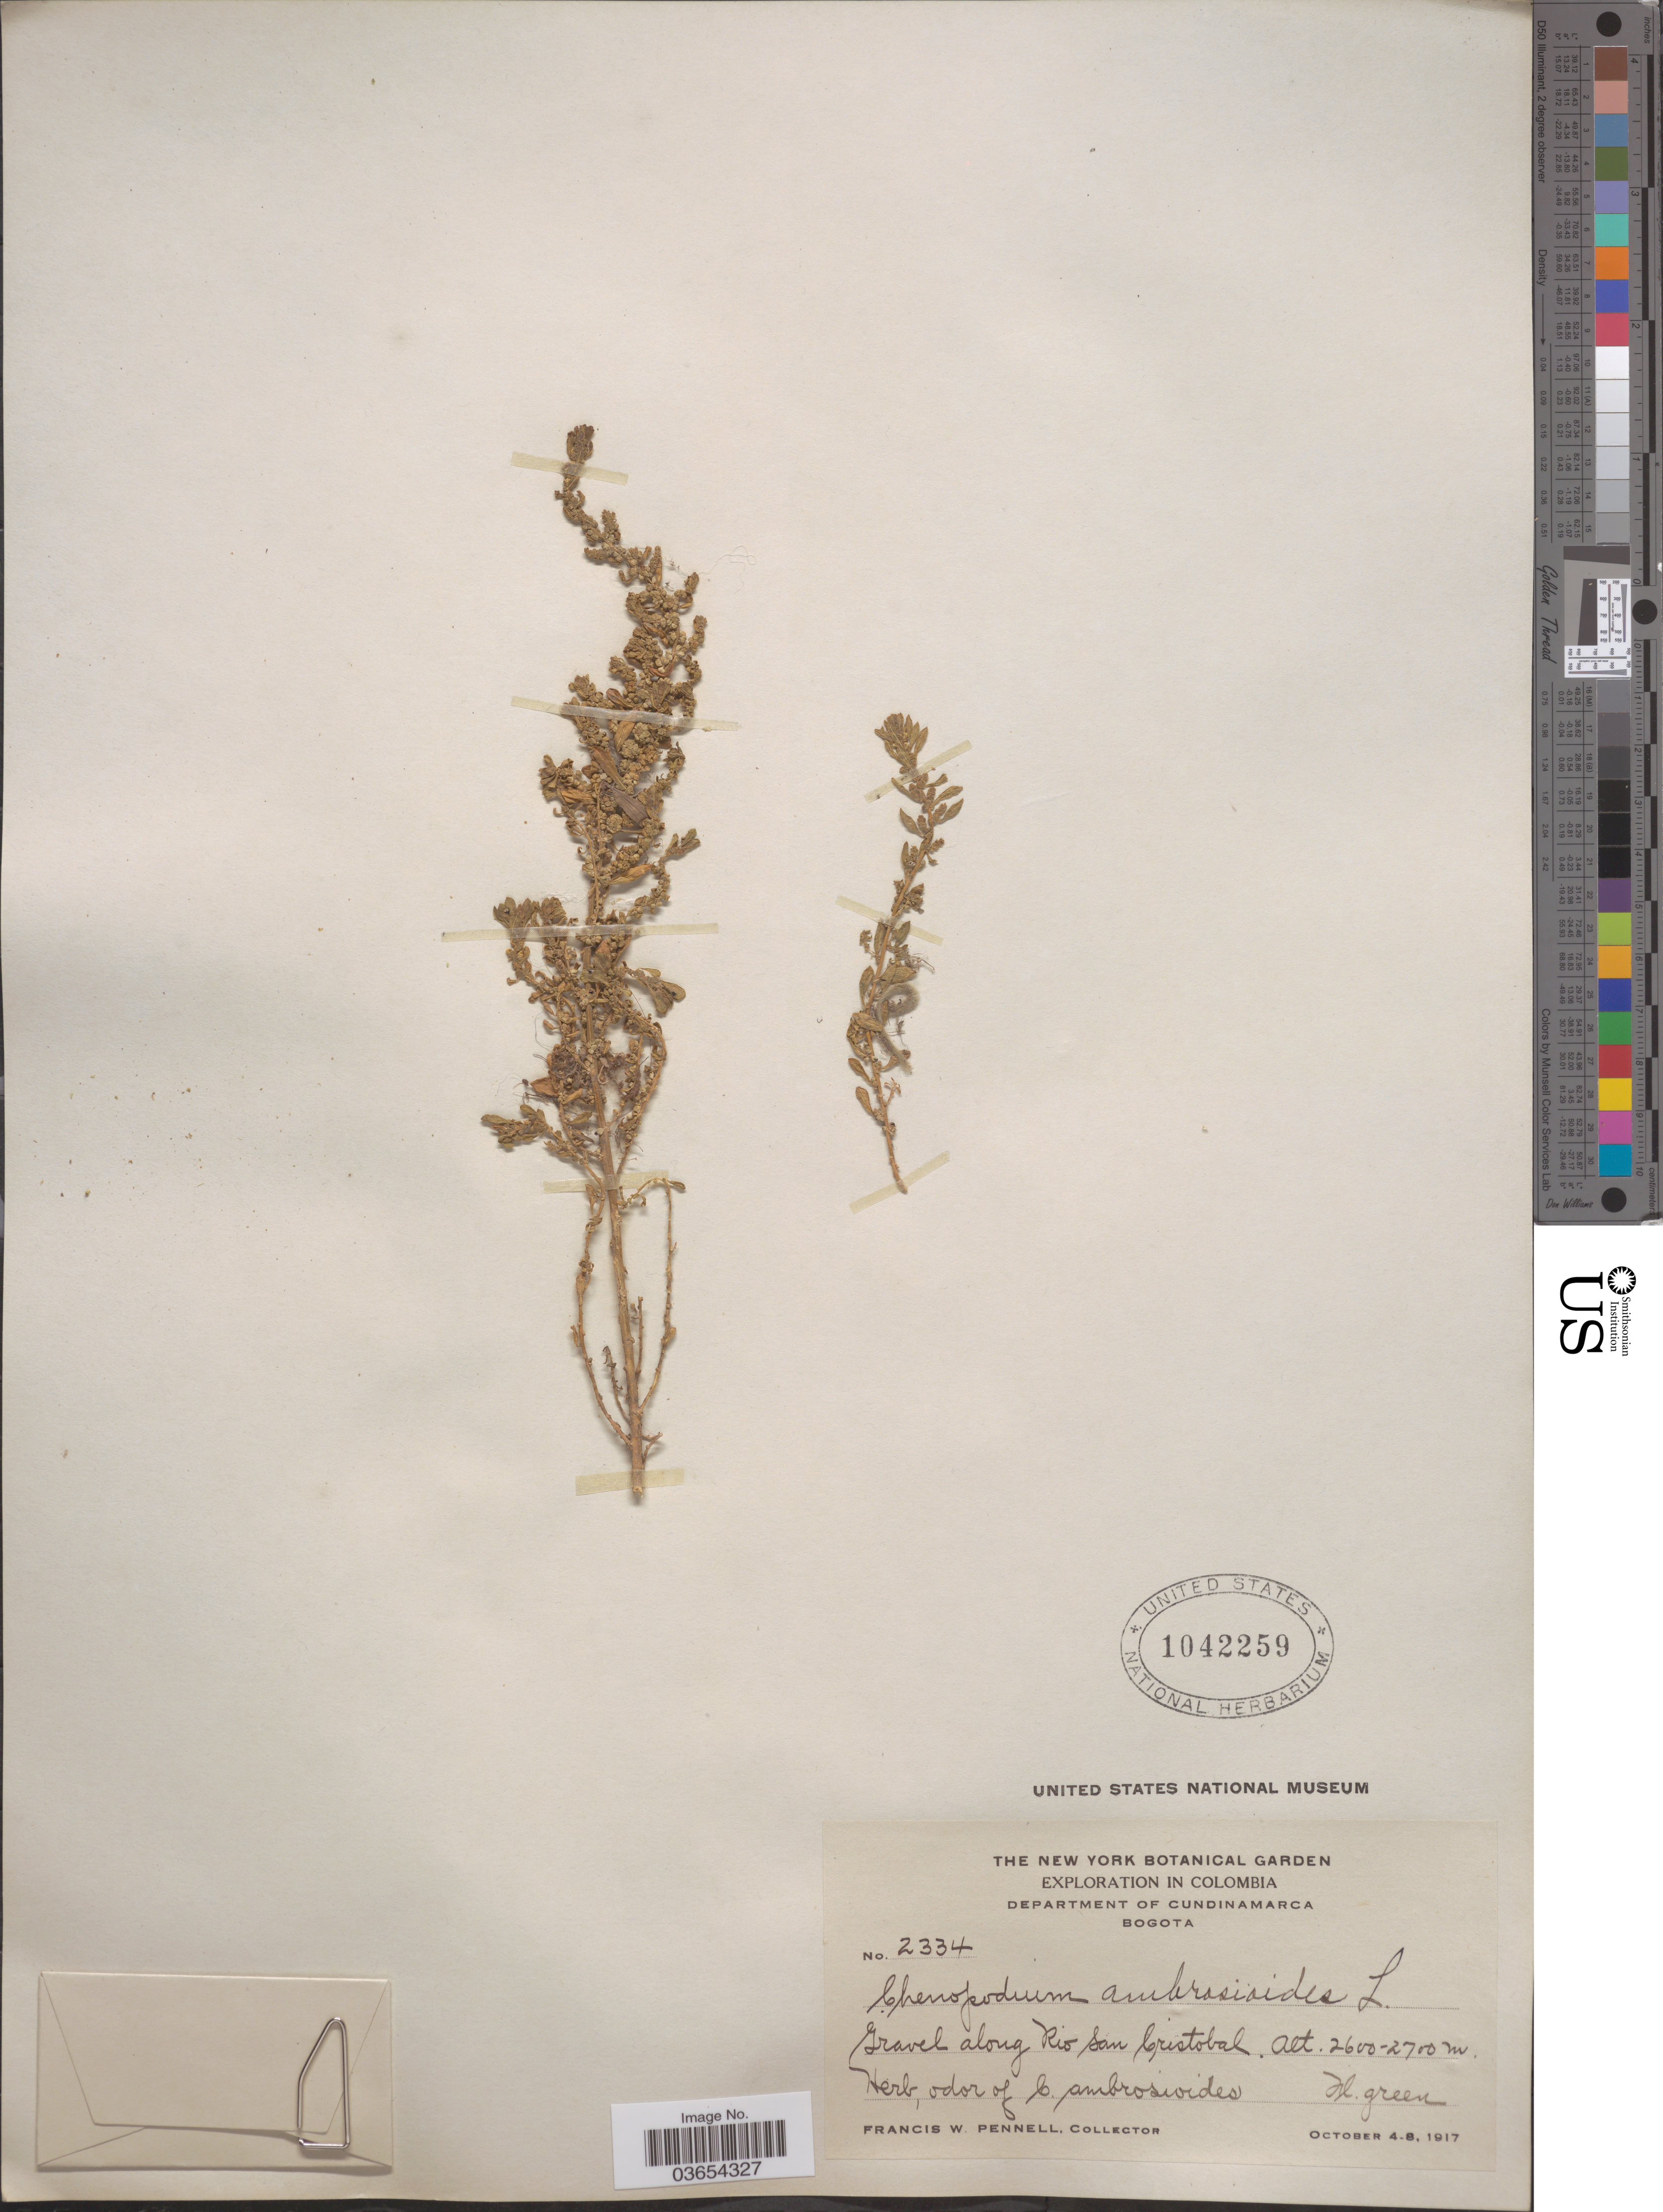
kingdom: Plantae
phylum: Tracheophyta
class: Magnoliopsida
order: Caryophyllales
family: Amaranthaceae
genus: Chenopodium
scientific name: Chenopodium ambrosioides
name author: L.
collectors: F. W. Pennell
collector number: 2334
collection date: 1917-10-04/1917-10-08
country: Colombia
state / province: Cundinamarca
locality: Department of Cundinamarca. Bogota. Gravel along Rio San Cristobal.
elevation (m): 2600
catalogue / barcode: US 1042259